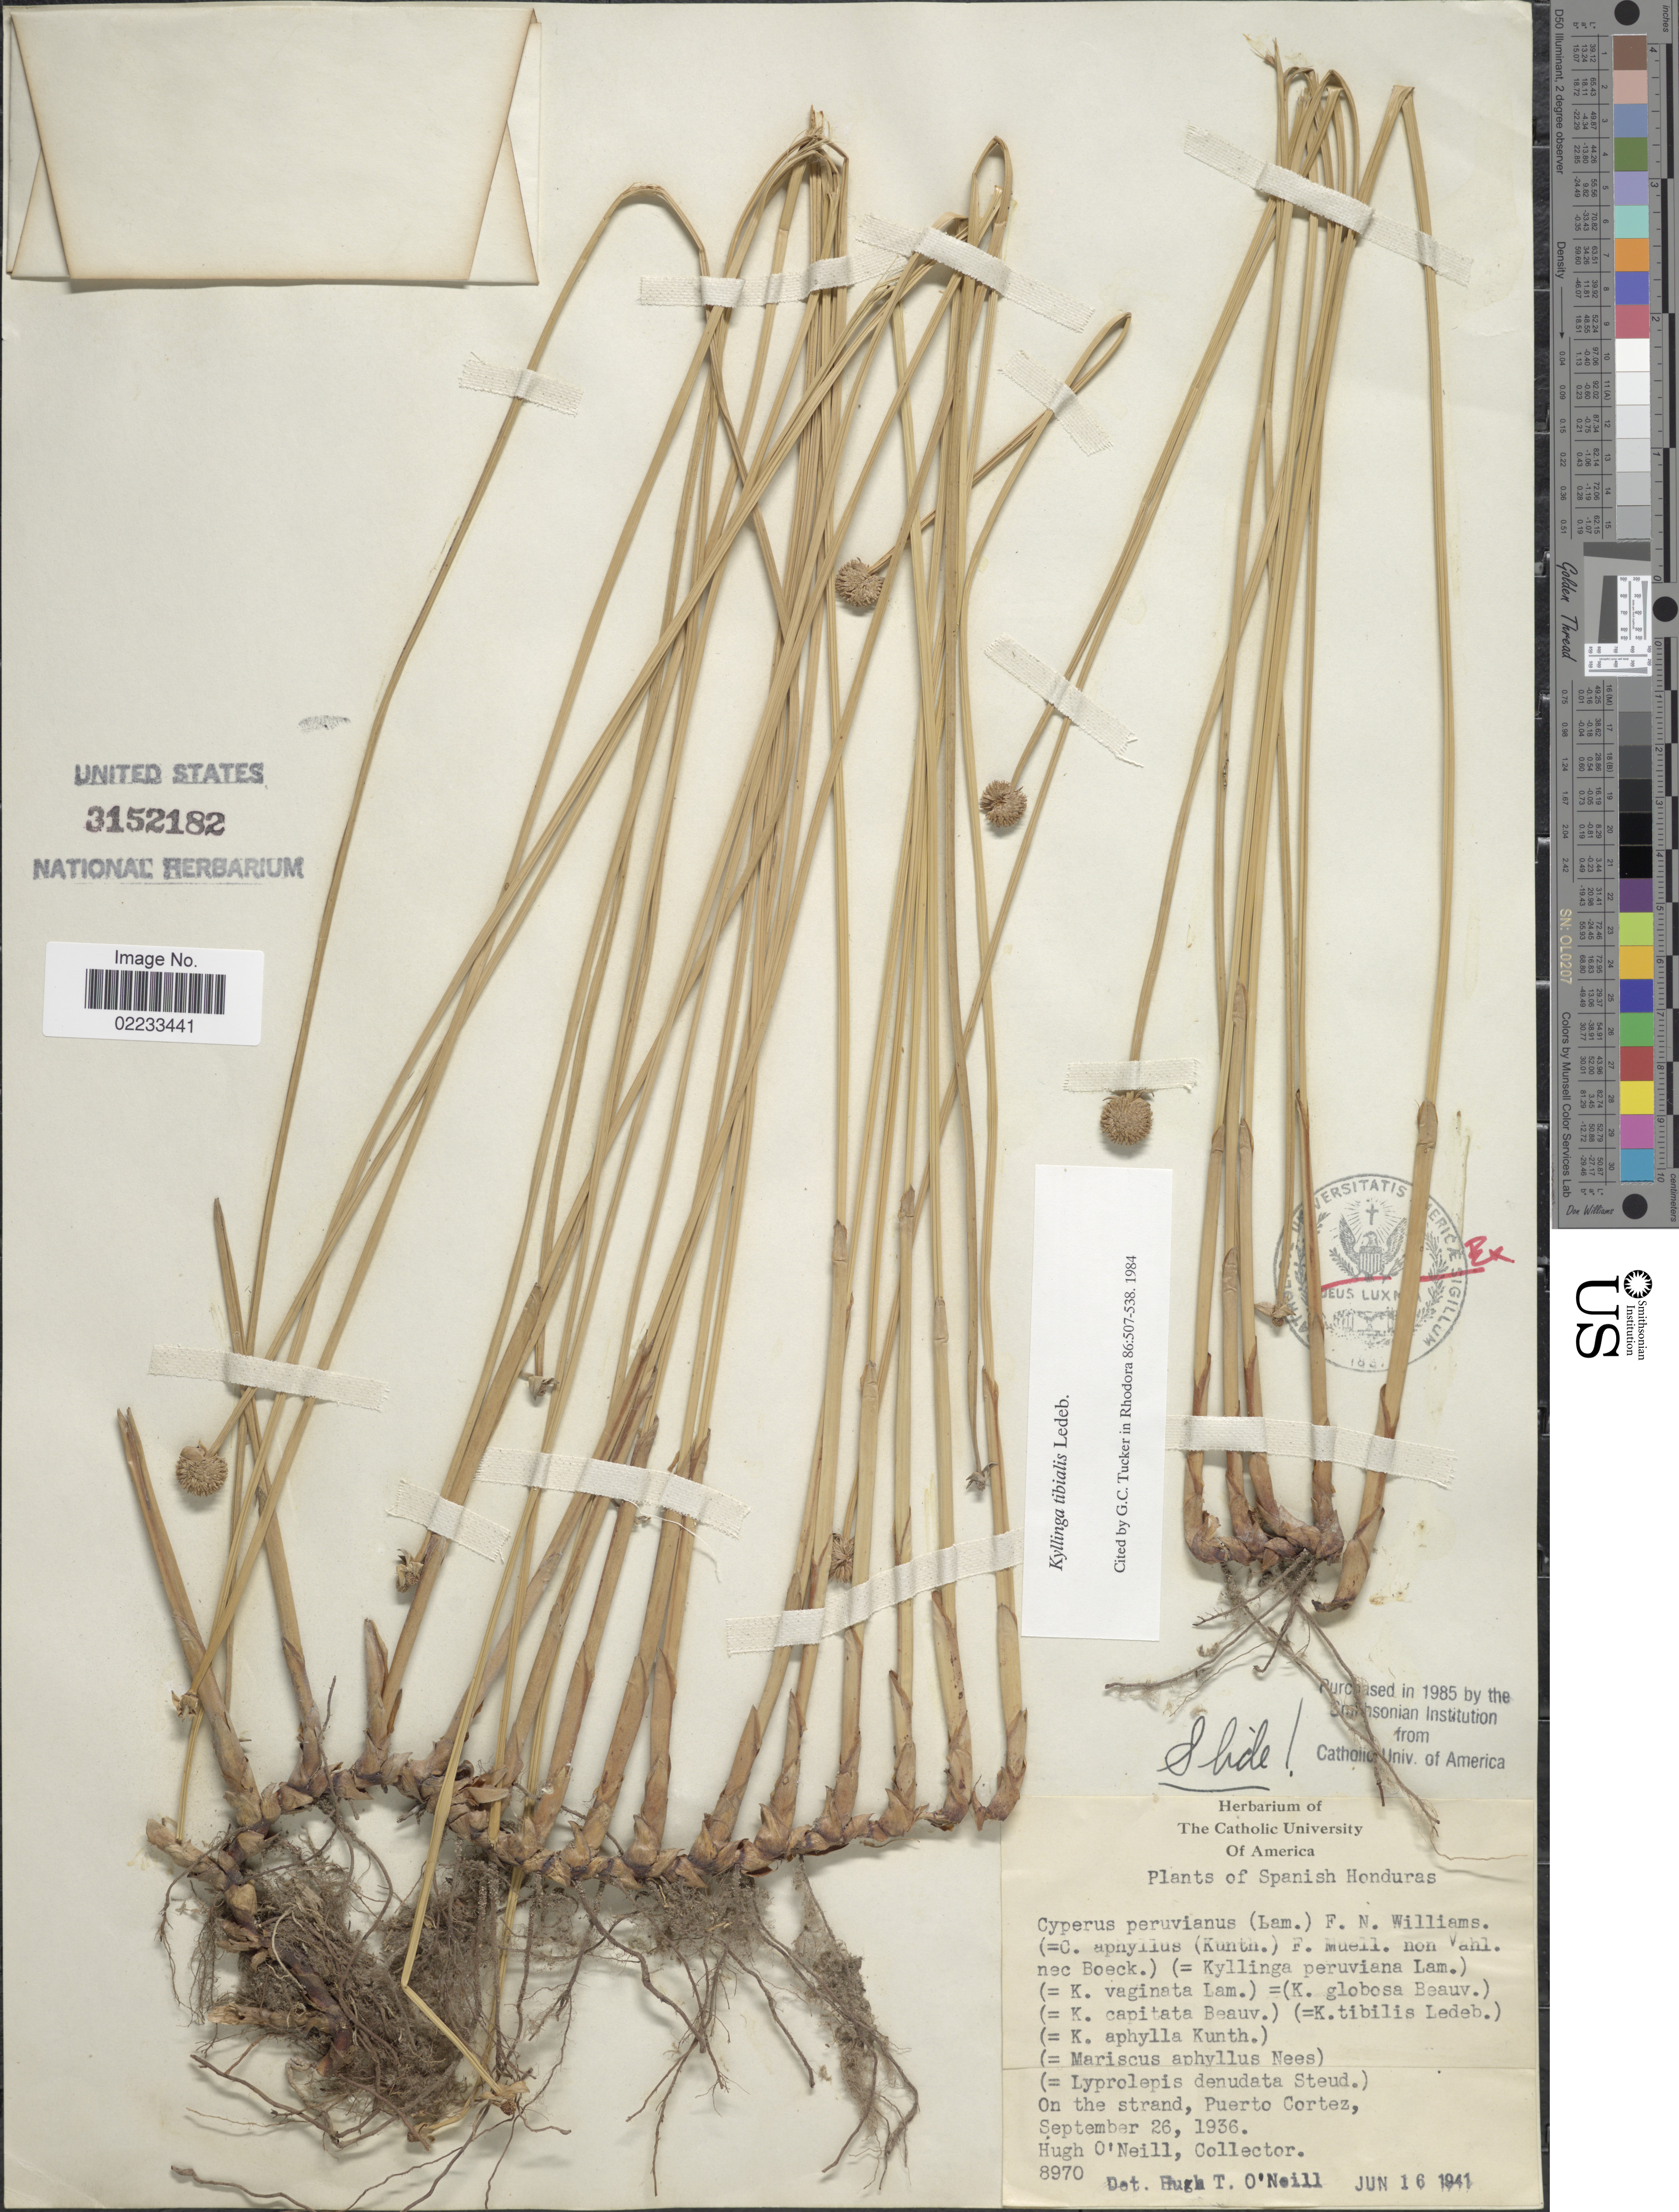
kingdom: Plantae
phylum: Tracheophyta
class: Liliopsida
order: Poales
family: Cyperaceae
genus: Cyperus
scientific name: Cyperus tibialis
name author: (Poit. ex Ledeb.) Govaerts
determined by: Strong, Mark T., (BOT), Smithsonian Institution - National Museum of Natural History (UNITED STATES)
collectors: H. O'Neill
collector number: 8970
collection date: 1936-09-26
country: Honduras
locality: Spanish Honduras. on the strand, Puerto Cortez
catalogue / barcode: US 3152182